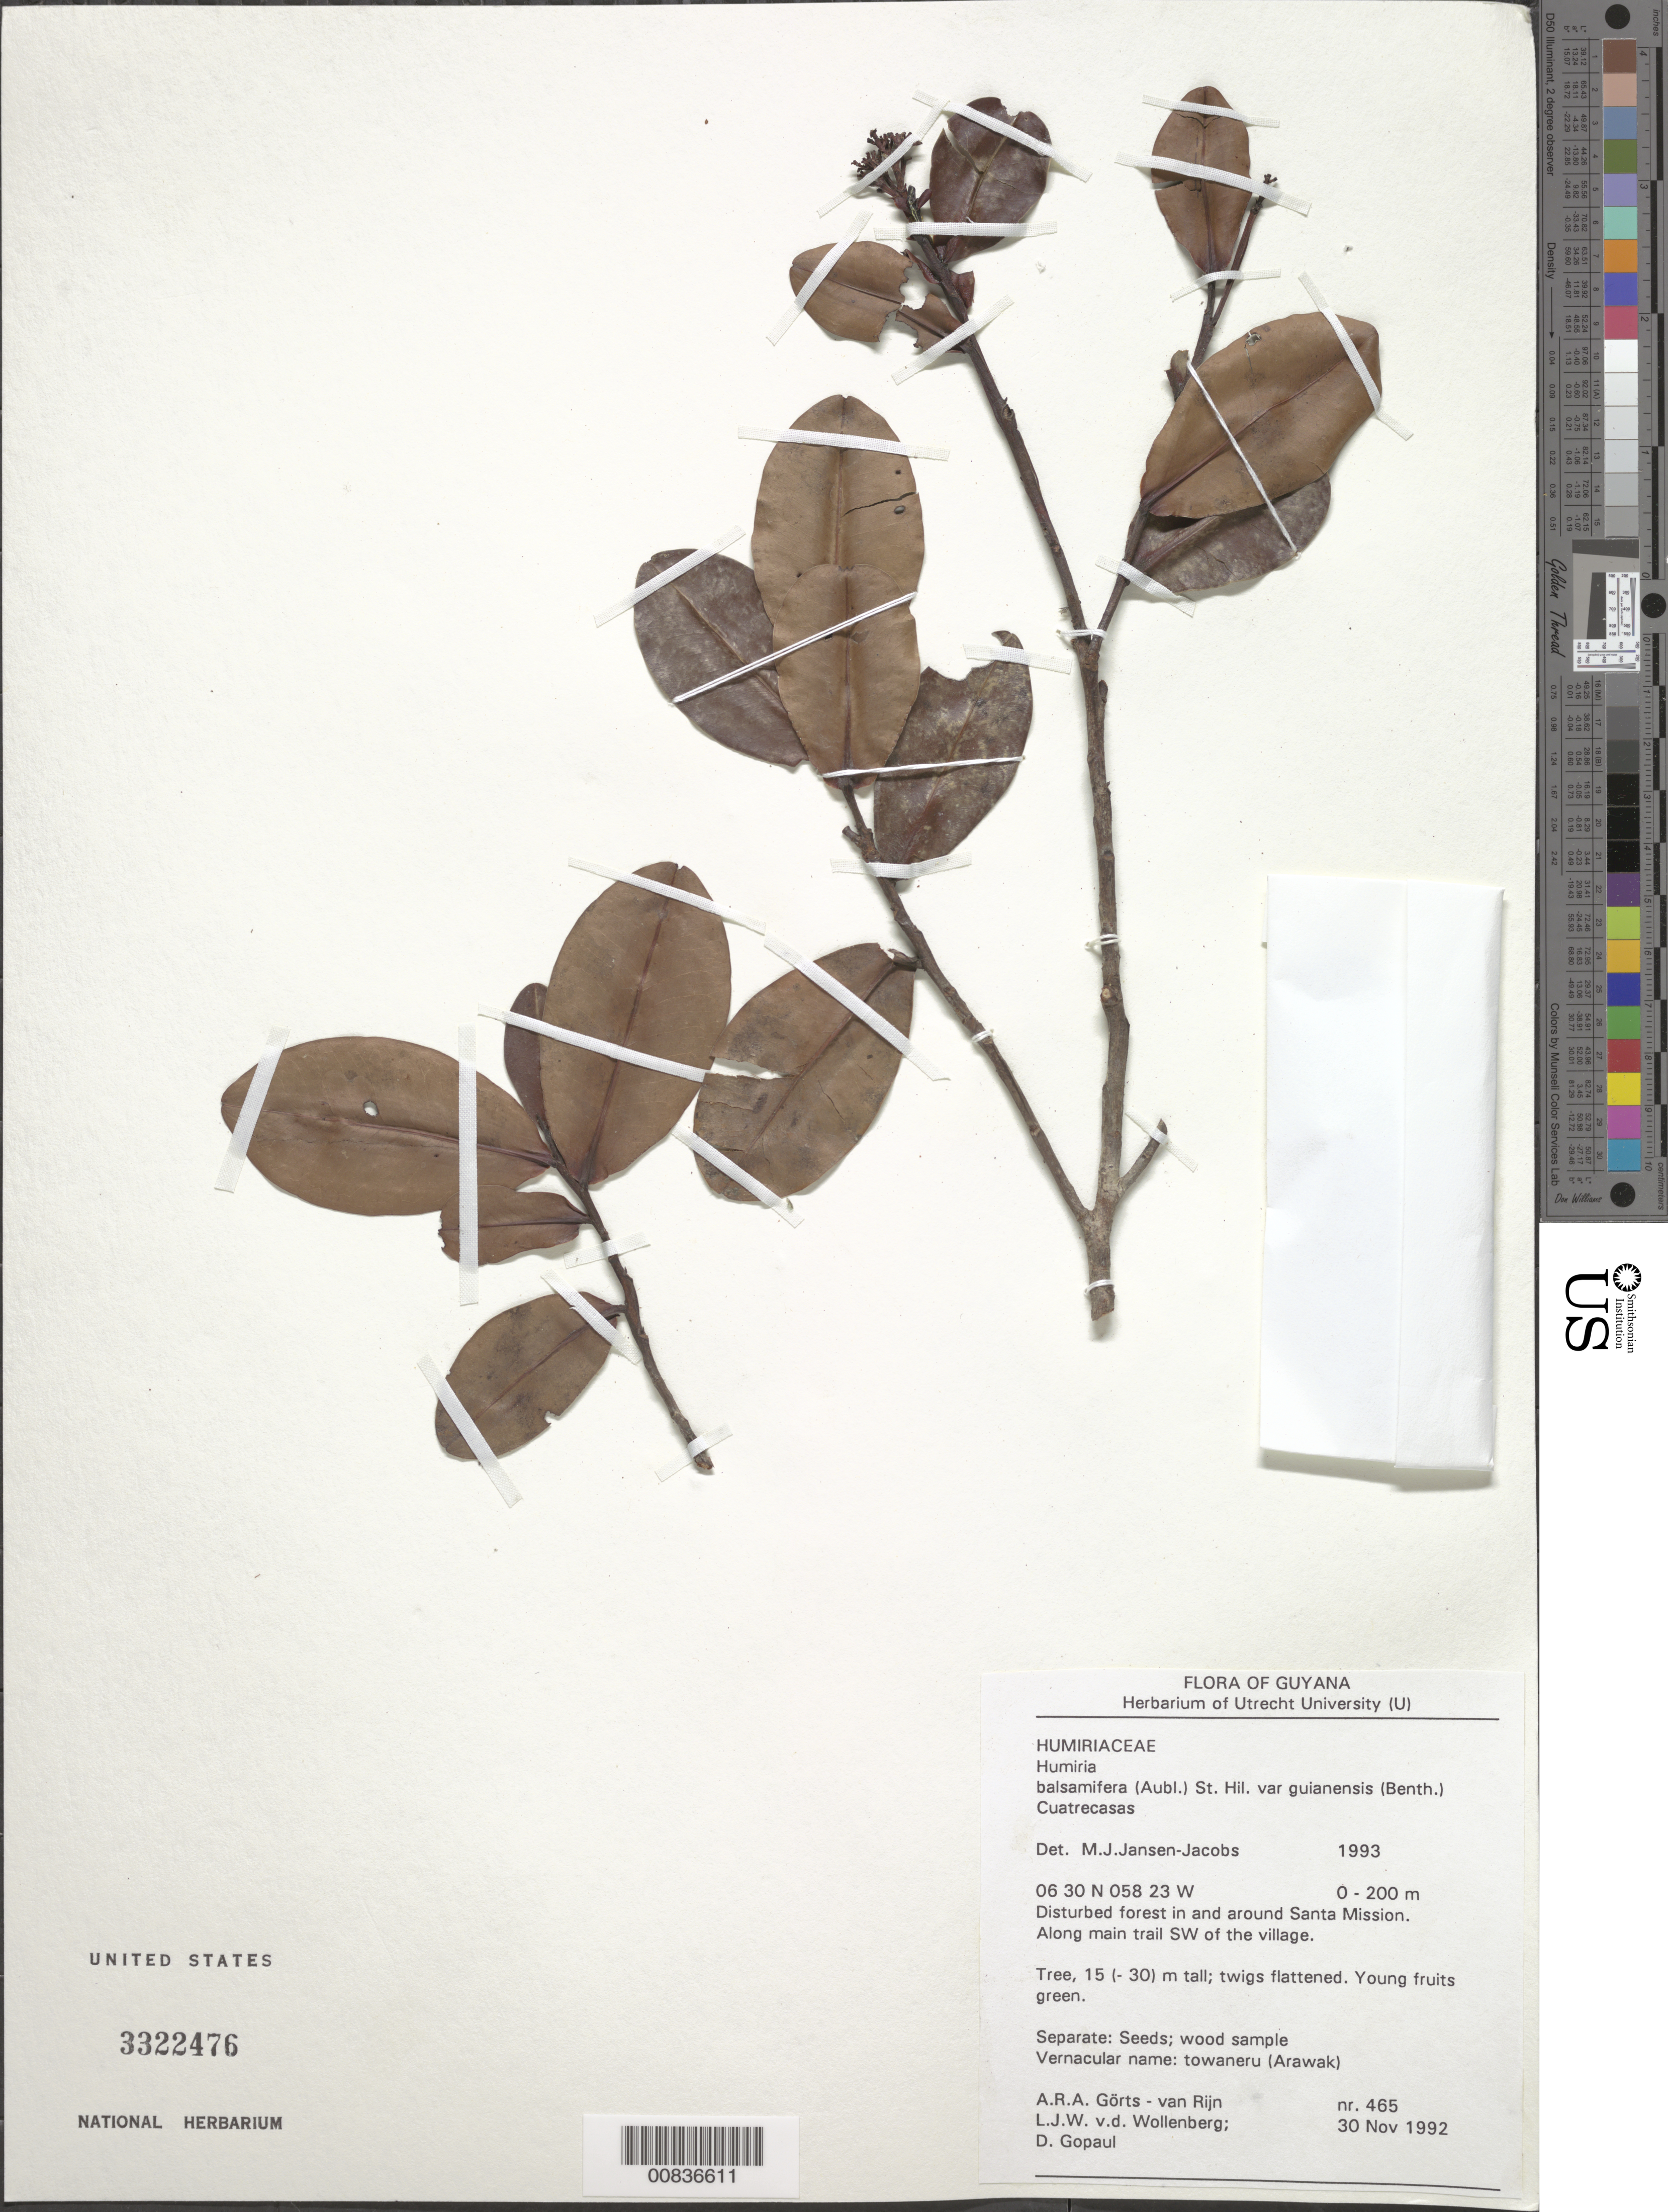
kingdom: Plantae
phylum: Tracheophyta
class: Magnoliopsida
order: Malpighiales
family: Humiriaceae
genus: Humiria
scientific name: Humiria balsamifera var. guianensis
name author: (Benth.) Cuatrec.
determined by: Jansen-Jacobs, M. J., (U), Nationaal Herbarium Nederland, Utrecht University branch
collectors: A. .R. A. Görts-van Rijn, L. van der Wollenberg & D. Gopaul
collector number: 465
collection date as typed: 30-Nov-92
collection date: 1992-11-30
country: Guyana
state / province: Demerara-Mahaica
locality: Santa Mission, near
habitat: Disturbed forest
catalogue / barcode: US 3322476